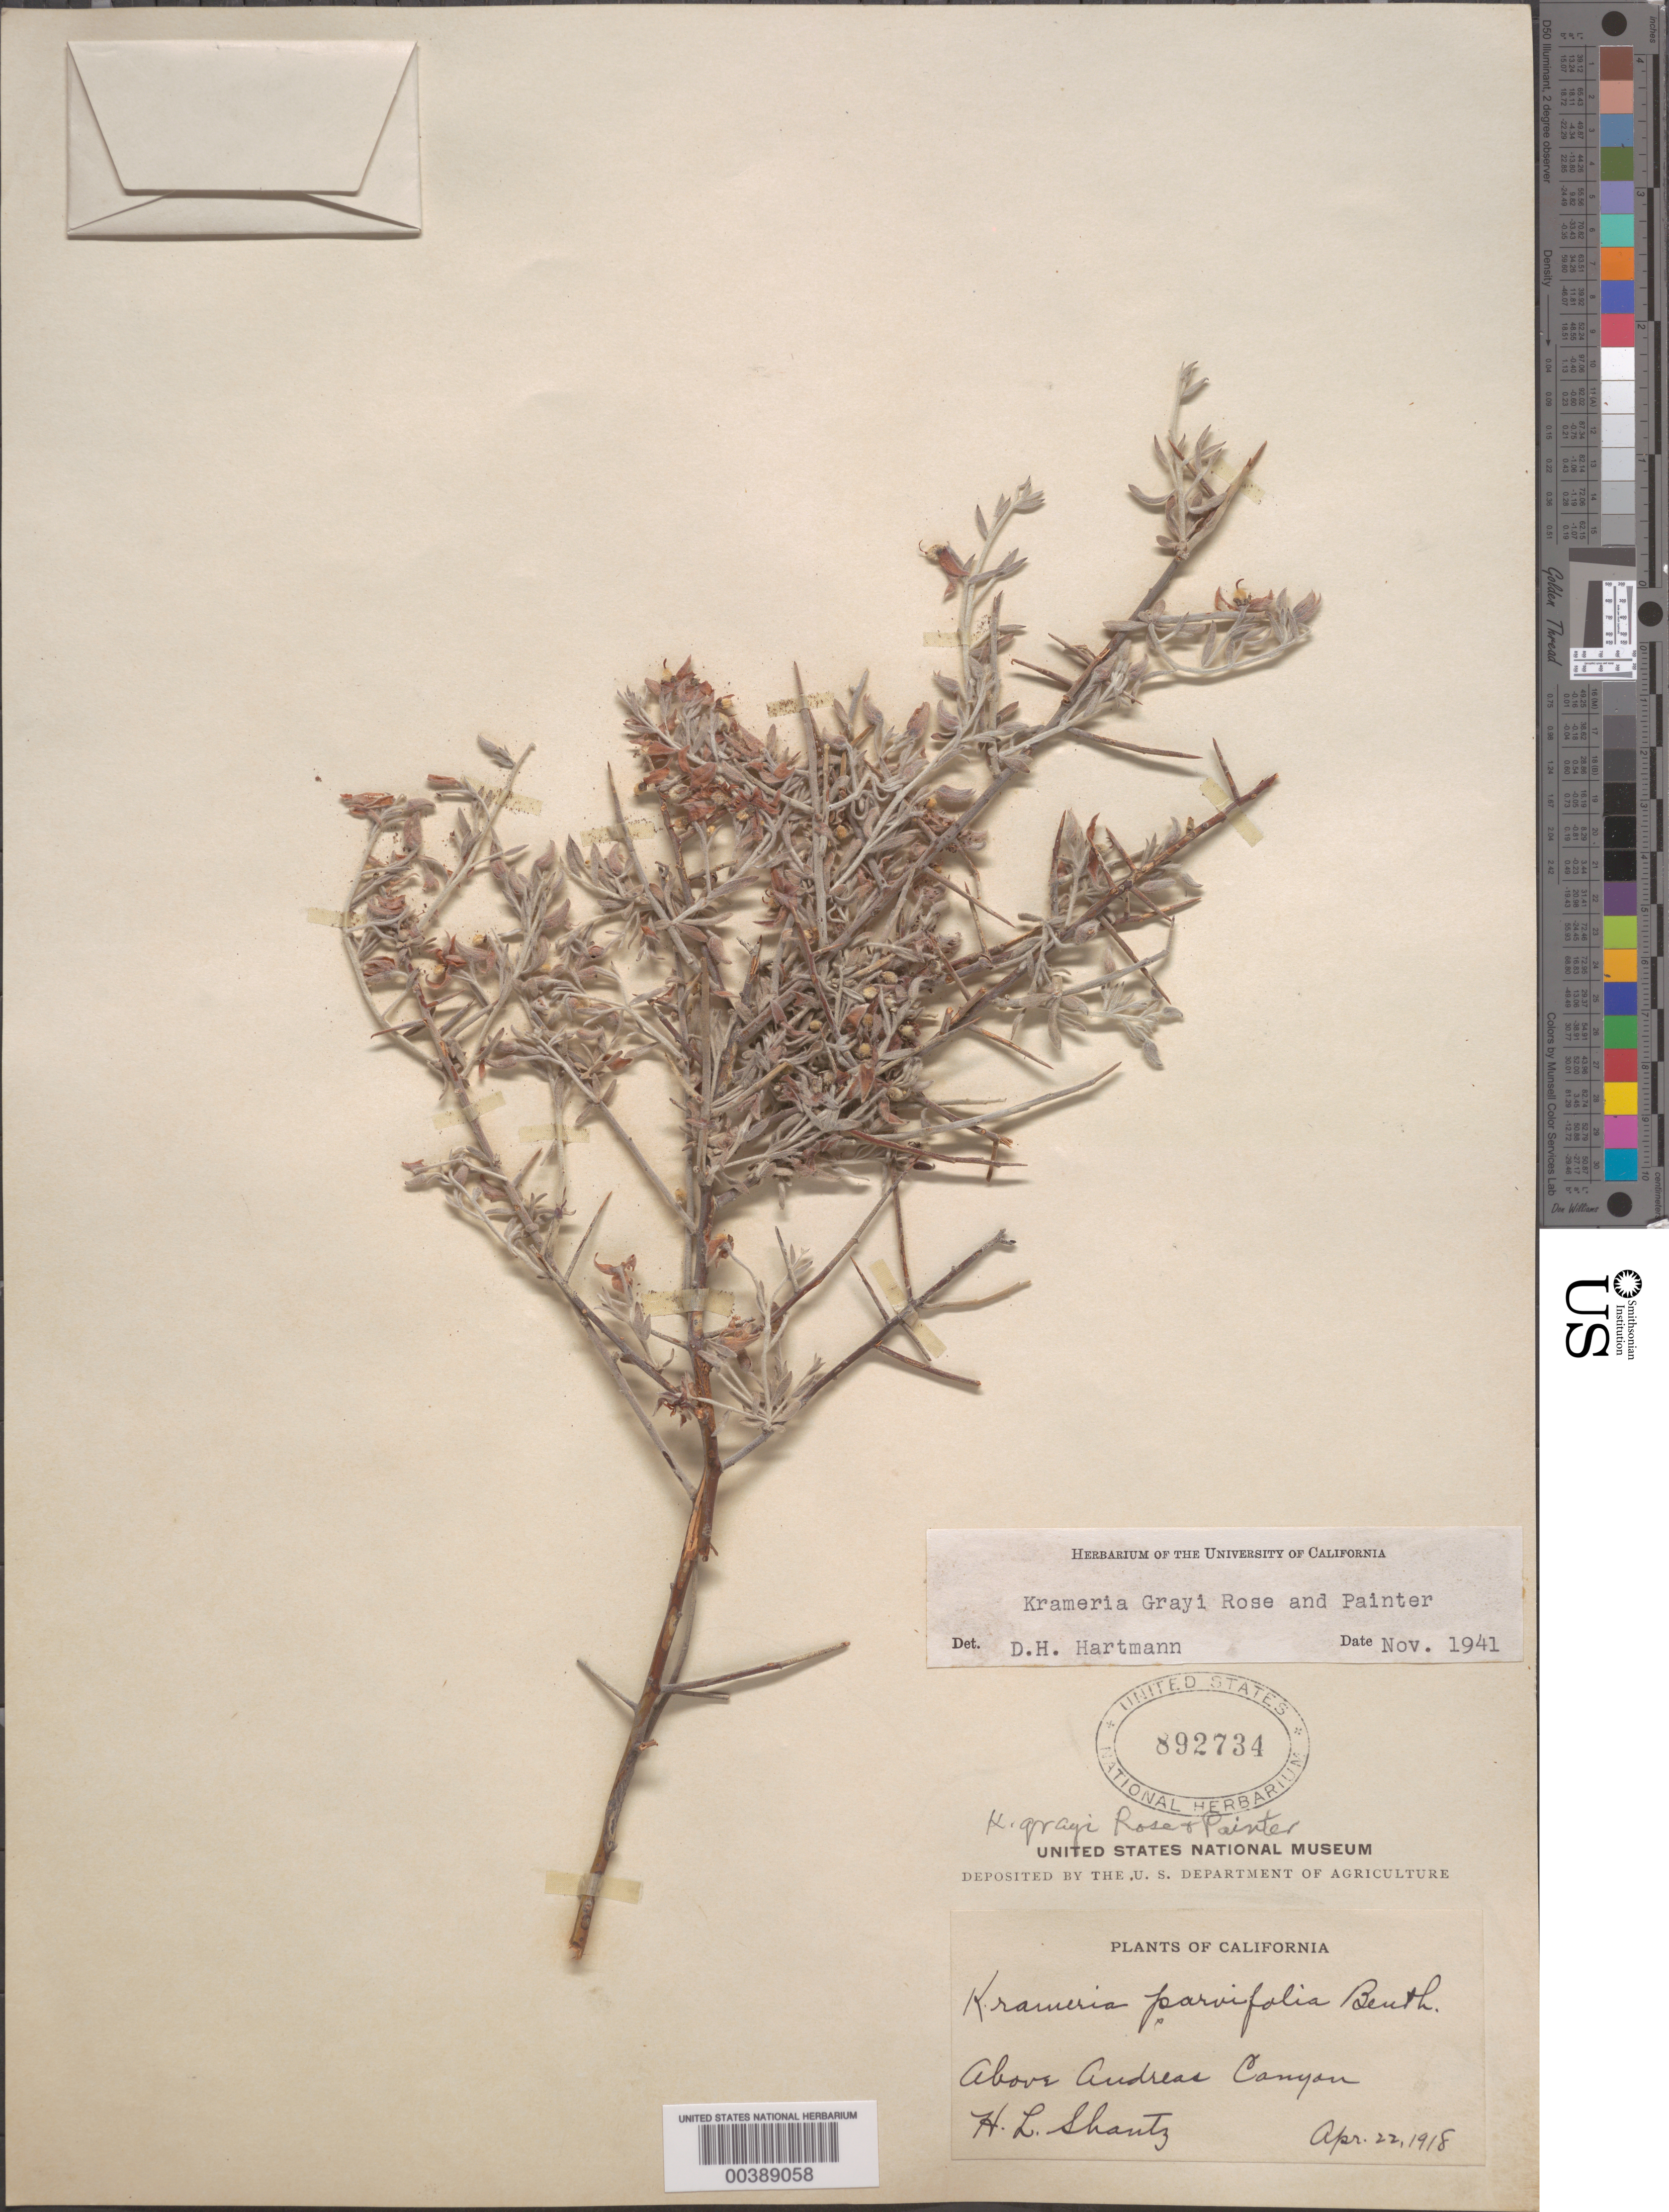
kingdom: Plantae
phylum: Tracheophyta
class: Magnoliopsida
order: Zygophyllales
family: Krameriaceae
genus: Krameria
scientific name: Krameria grayi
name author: Rose & J.H. Painter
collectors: H. Shantz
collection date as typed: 22 Apr 1918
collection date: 1918-04-22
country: United States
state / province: California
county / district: Riverside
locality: Above Andreas Canyon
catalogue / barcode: US 892734